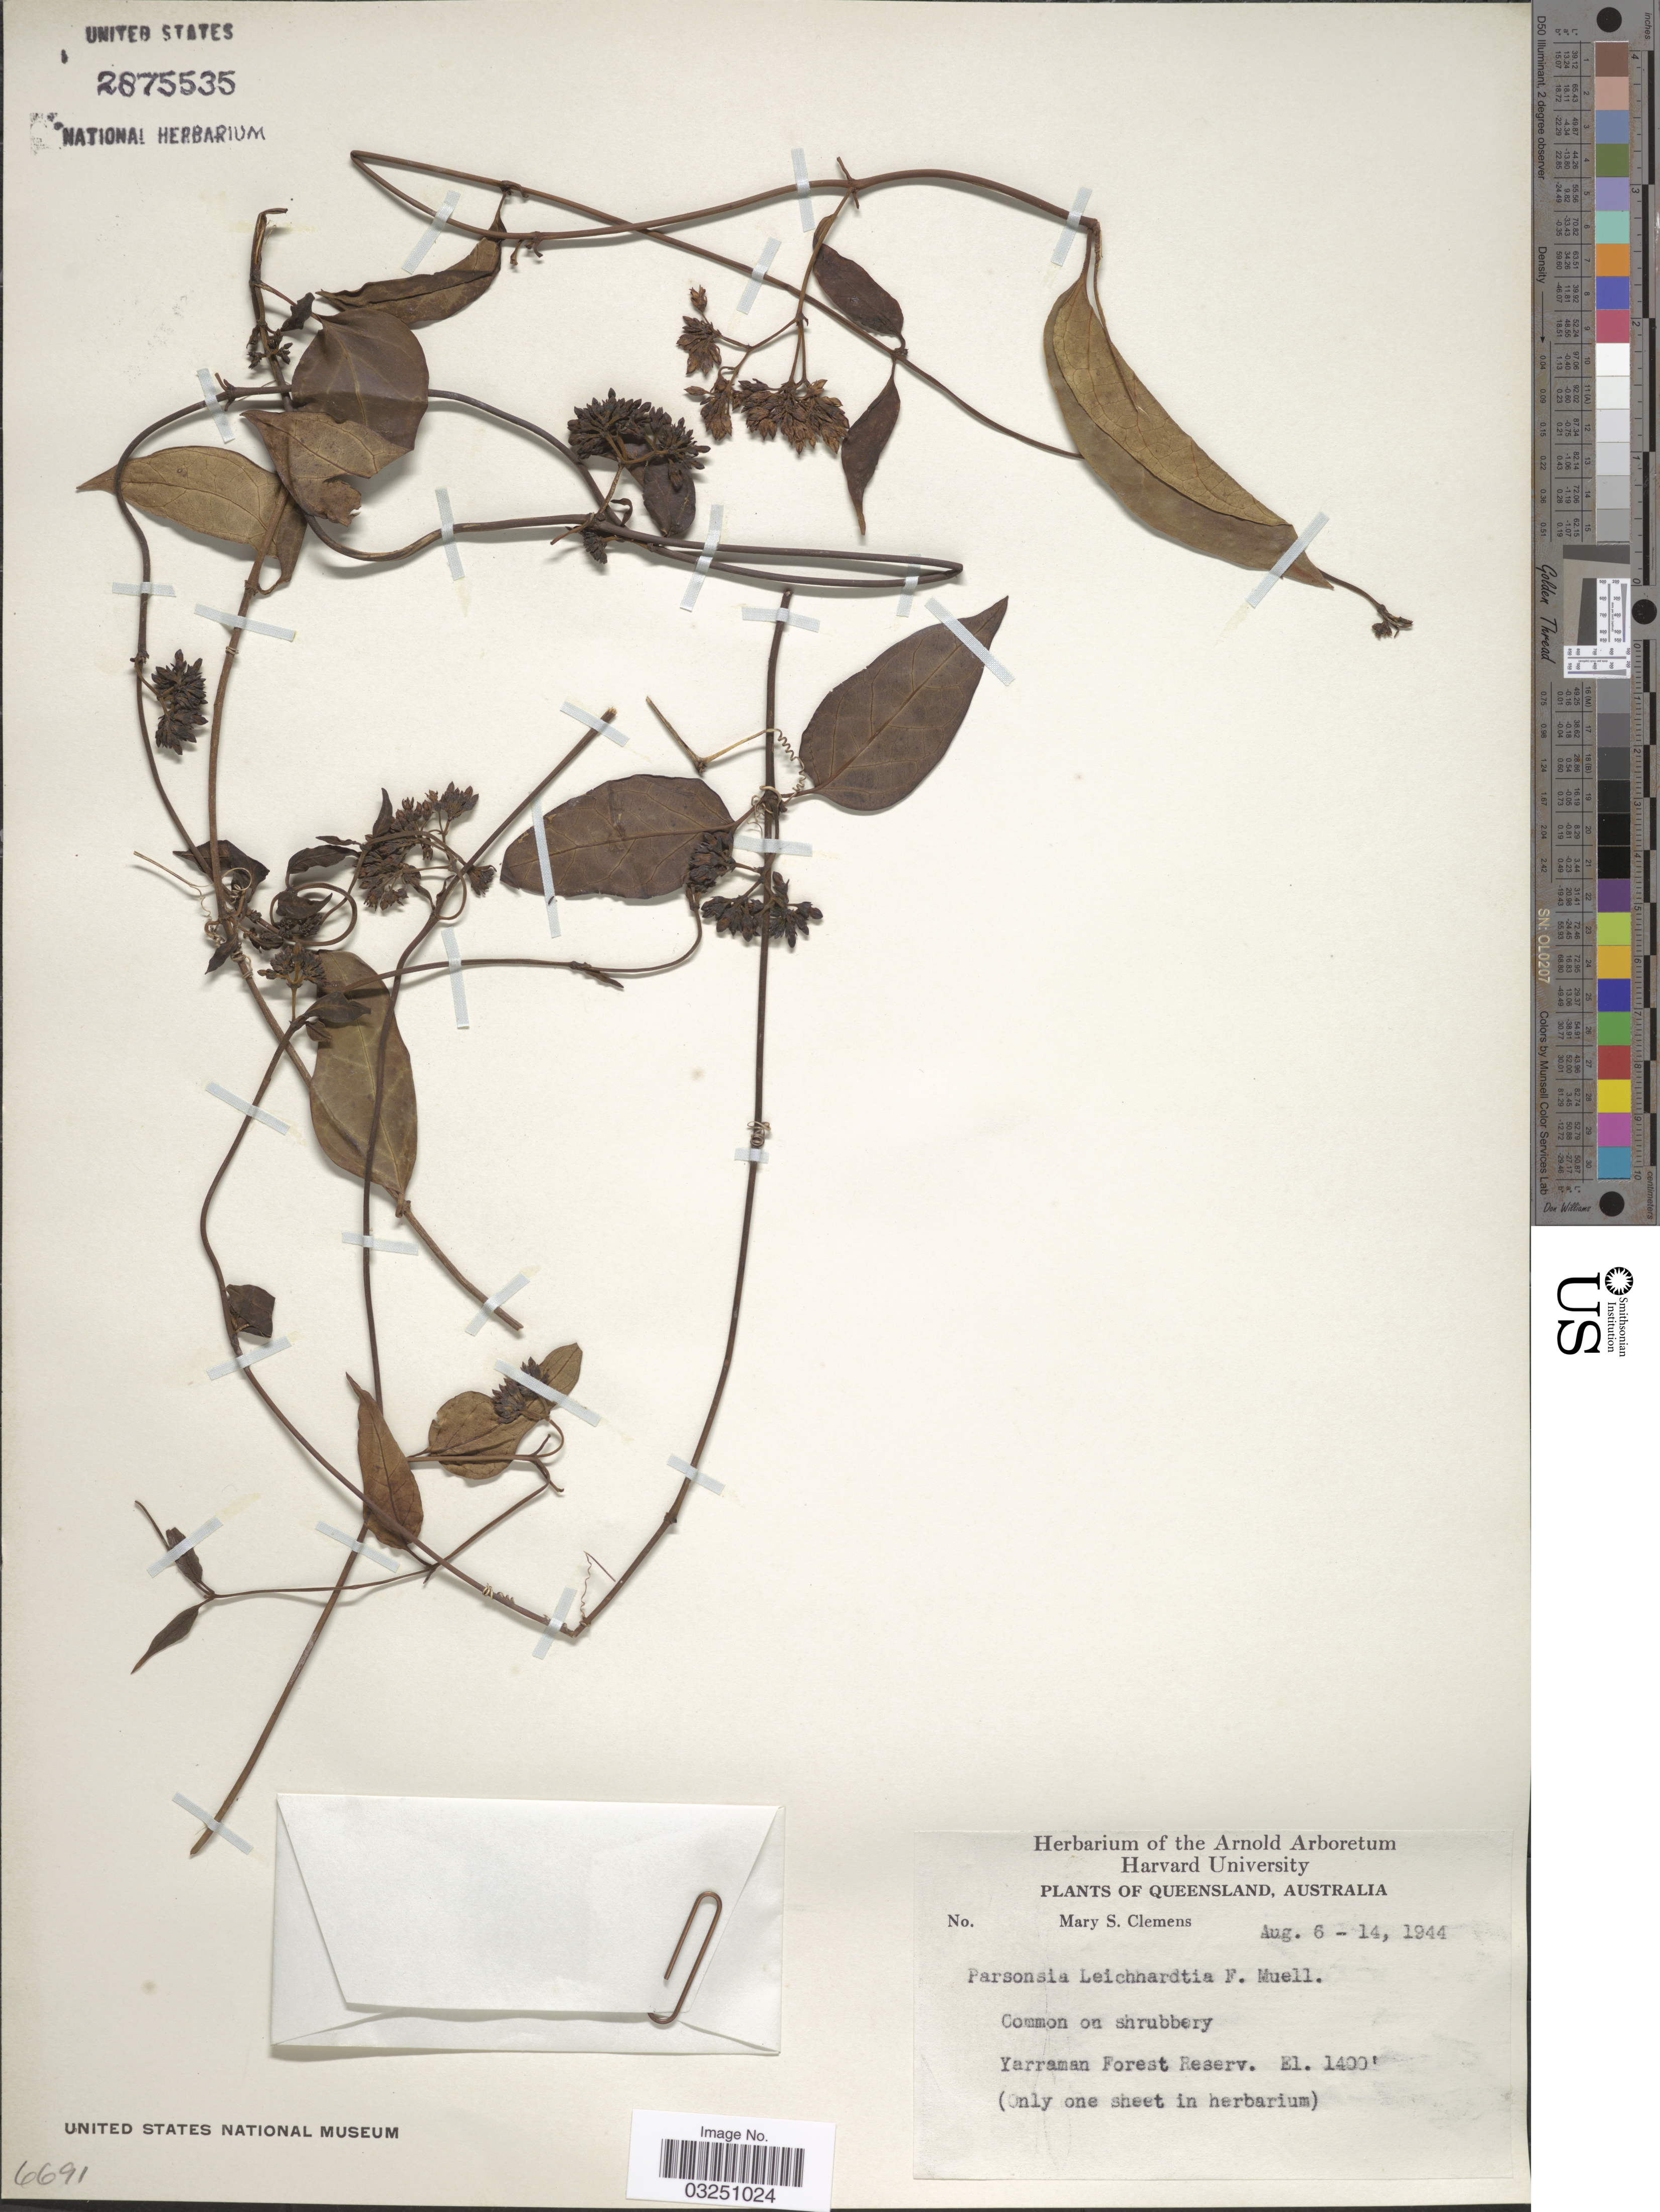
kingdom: Plantae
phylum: Tracheophyta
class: Magnoliopsida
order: Myrtales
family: Lythraceae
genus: Parsonsia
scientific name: Parsonsia leichhardtii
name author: F. Muell.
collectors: M. S. Clemens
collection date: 1944-08-06/1944-08-14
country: Australia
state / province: Queensland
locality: Yaram Forest Reserv.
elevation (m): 427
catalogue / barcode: US 2875535